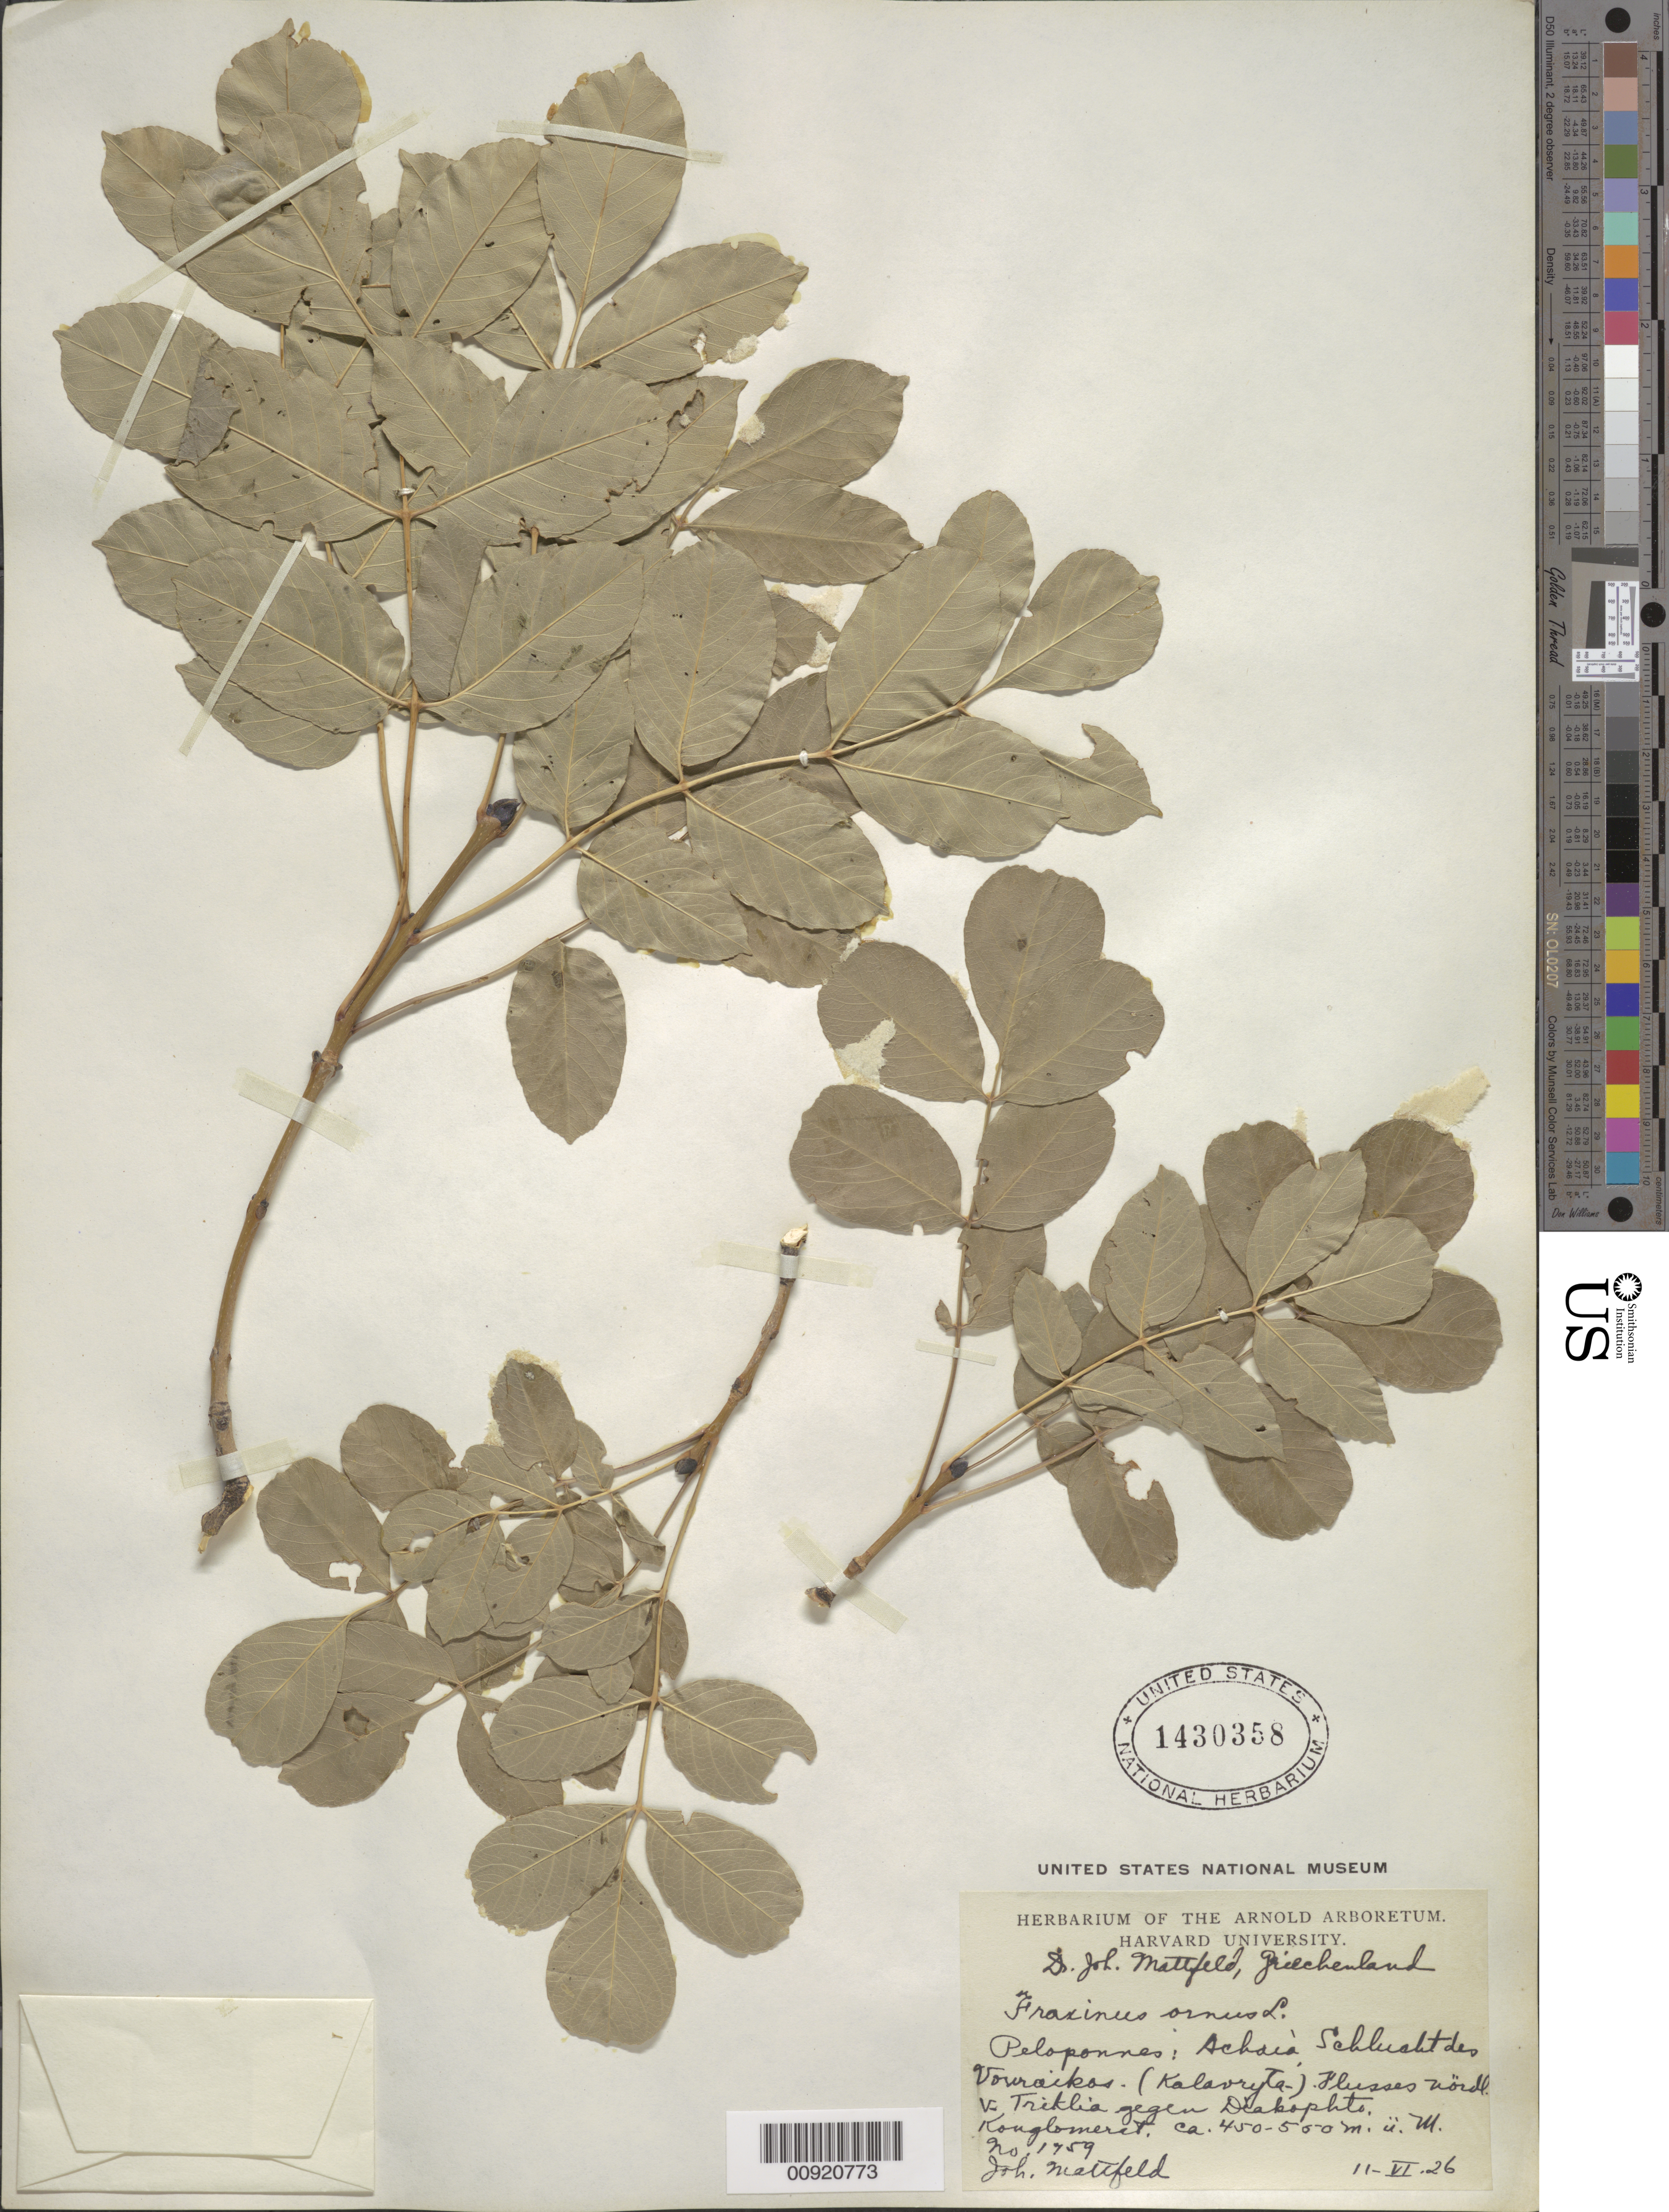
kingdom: Plantae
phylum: Tracheophyta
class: Magnoliopsida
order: Lamiales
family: Oleaceae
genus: Fraxinus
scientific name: Fraxinus ornus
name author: L.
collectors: J. Mattfeld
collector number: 1759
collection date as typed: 11 Jun 1926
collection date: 1926-06-11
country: Greece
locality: Peloponees; Achaia Schluatlitdes Voxraikas (Kalavryta) Flusses [u]ödl. V. Triklia gegen Diakophto. Konglomerat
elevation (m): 450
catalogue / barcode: US 1430358